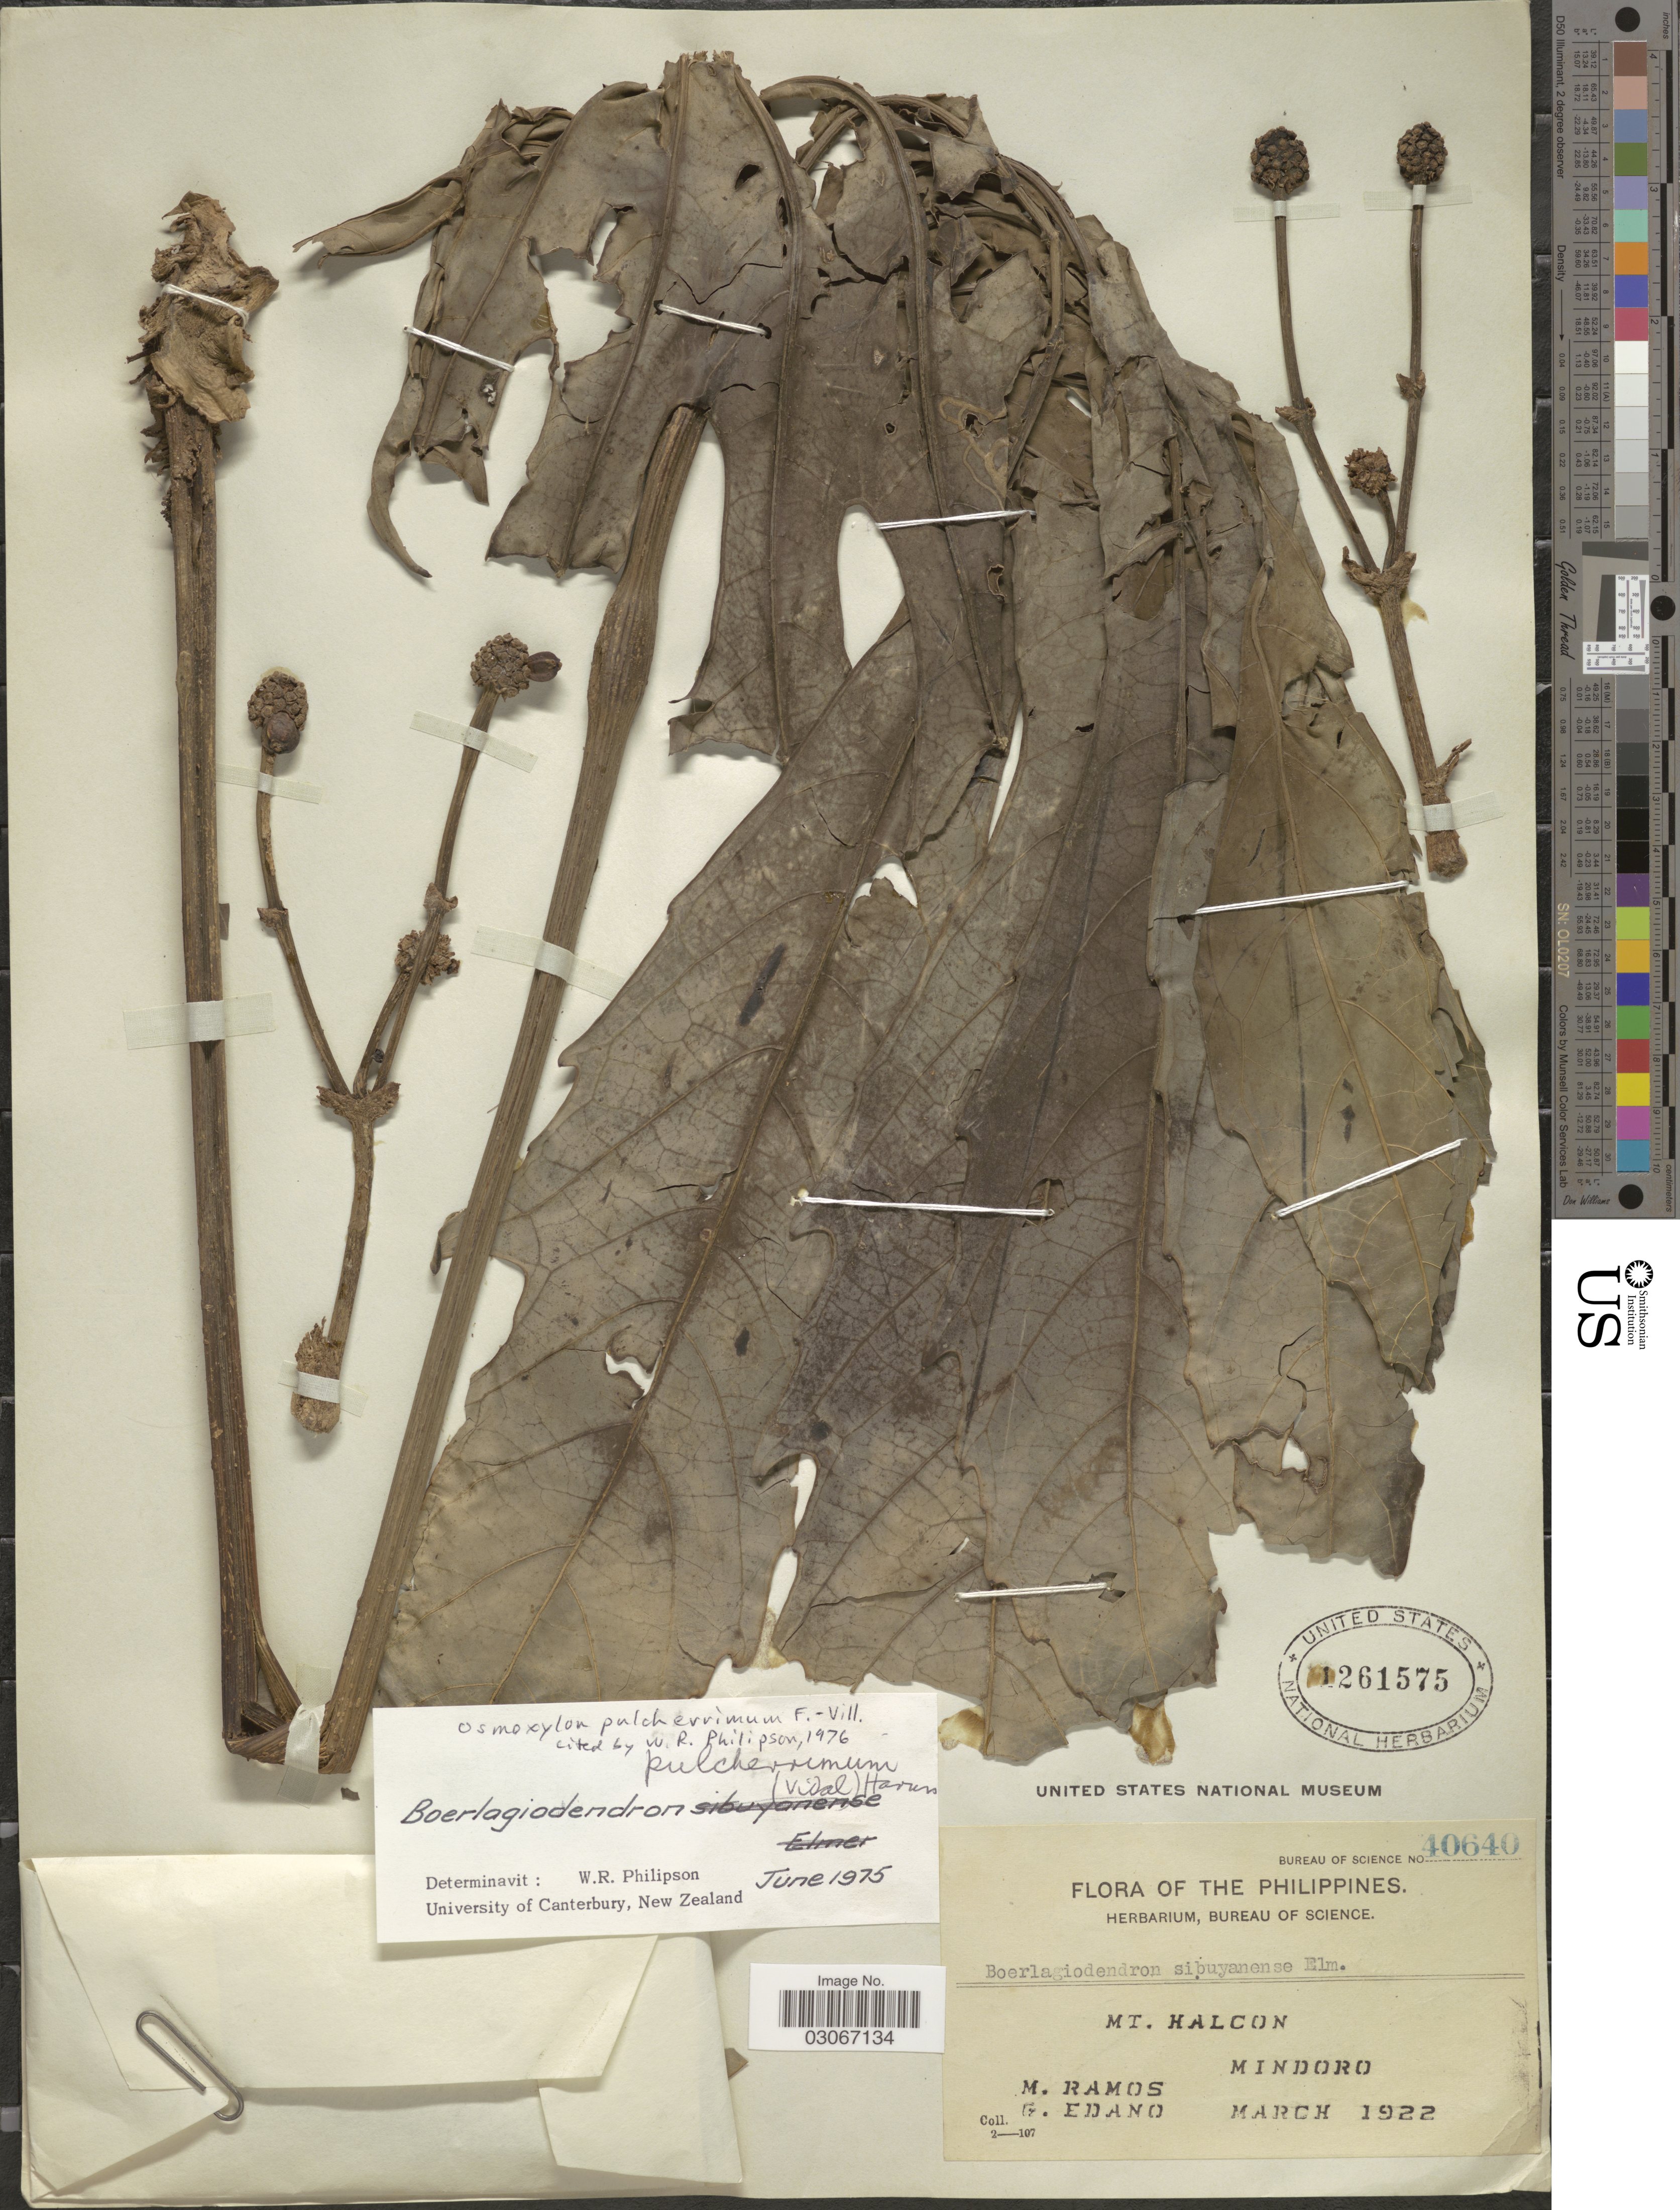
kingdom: Plantae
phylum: Tracheophyta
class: Magnoliopsida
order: Apiales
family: Araliaceae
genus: Osmoxylon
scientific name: Osmoxylon pulcherrimum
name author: S. Vidal ex Fern.-Vill.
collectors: M. Ramos & G. Edaño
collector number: Bureau of Science 40640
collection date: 1922-03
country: Philippines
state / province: Mimaropa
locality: Mt. Halcon. Mindoro.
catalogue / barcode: US 1261575